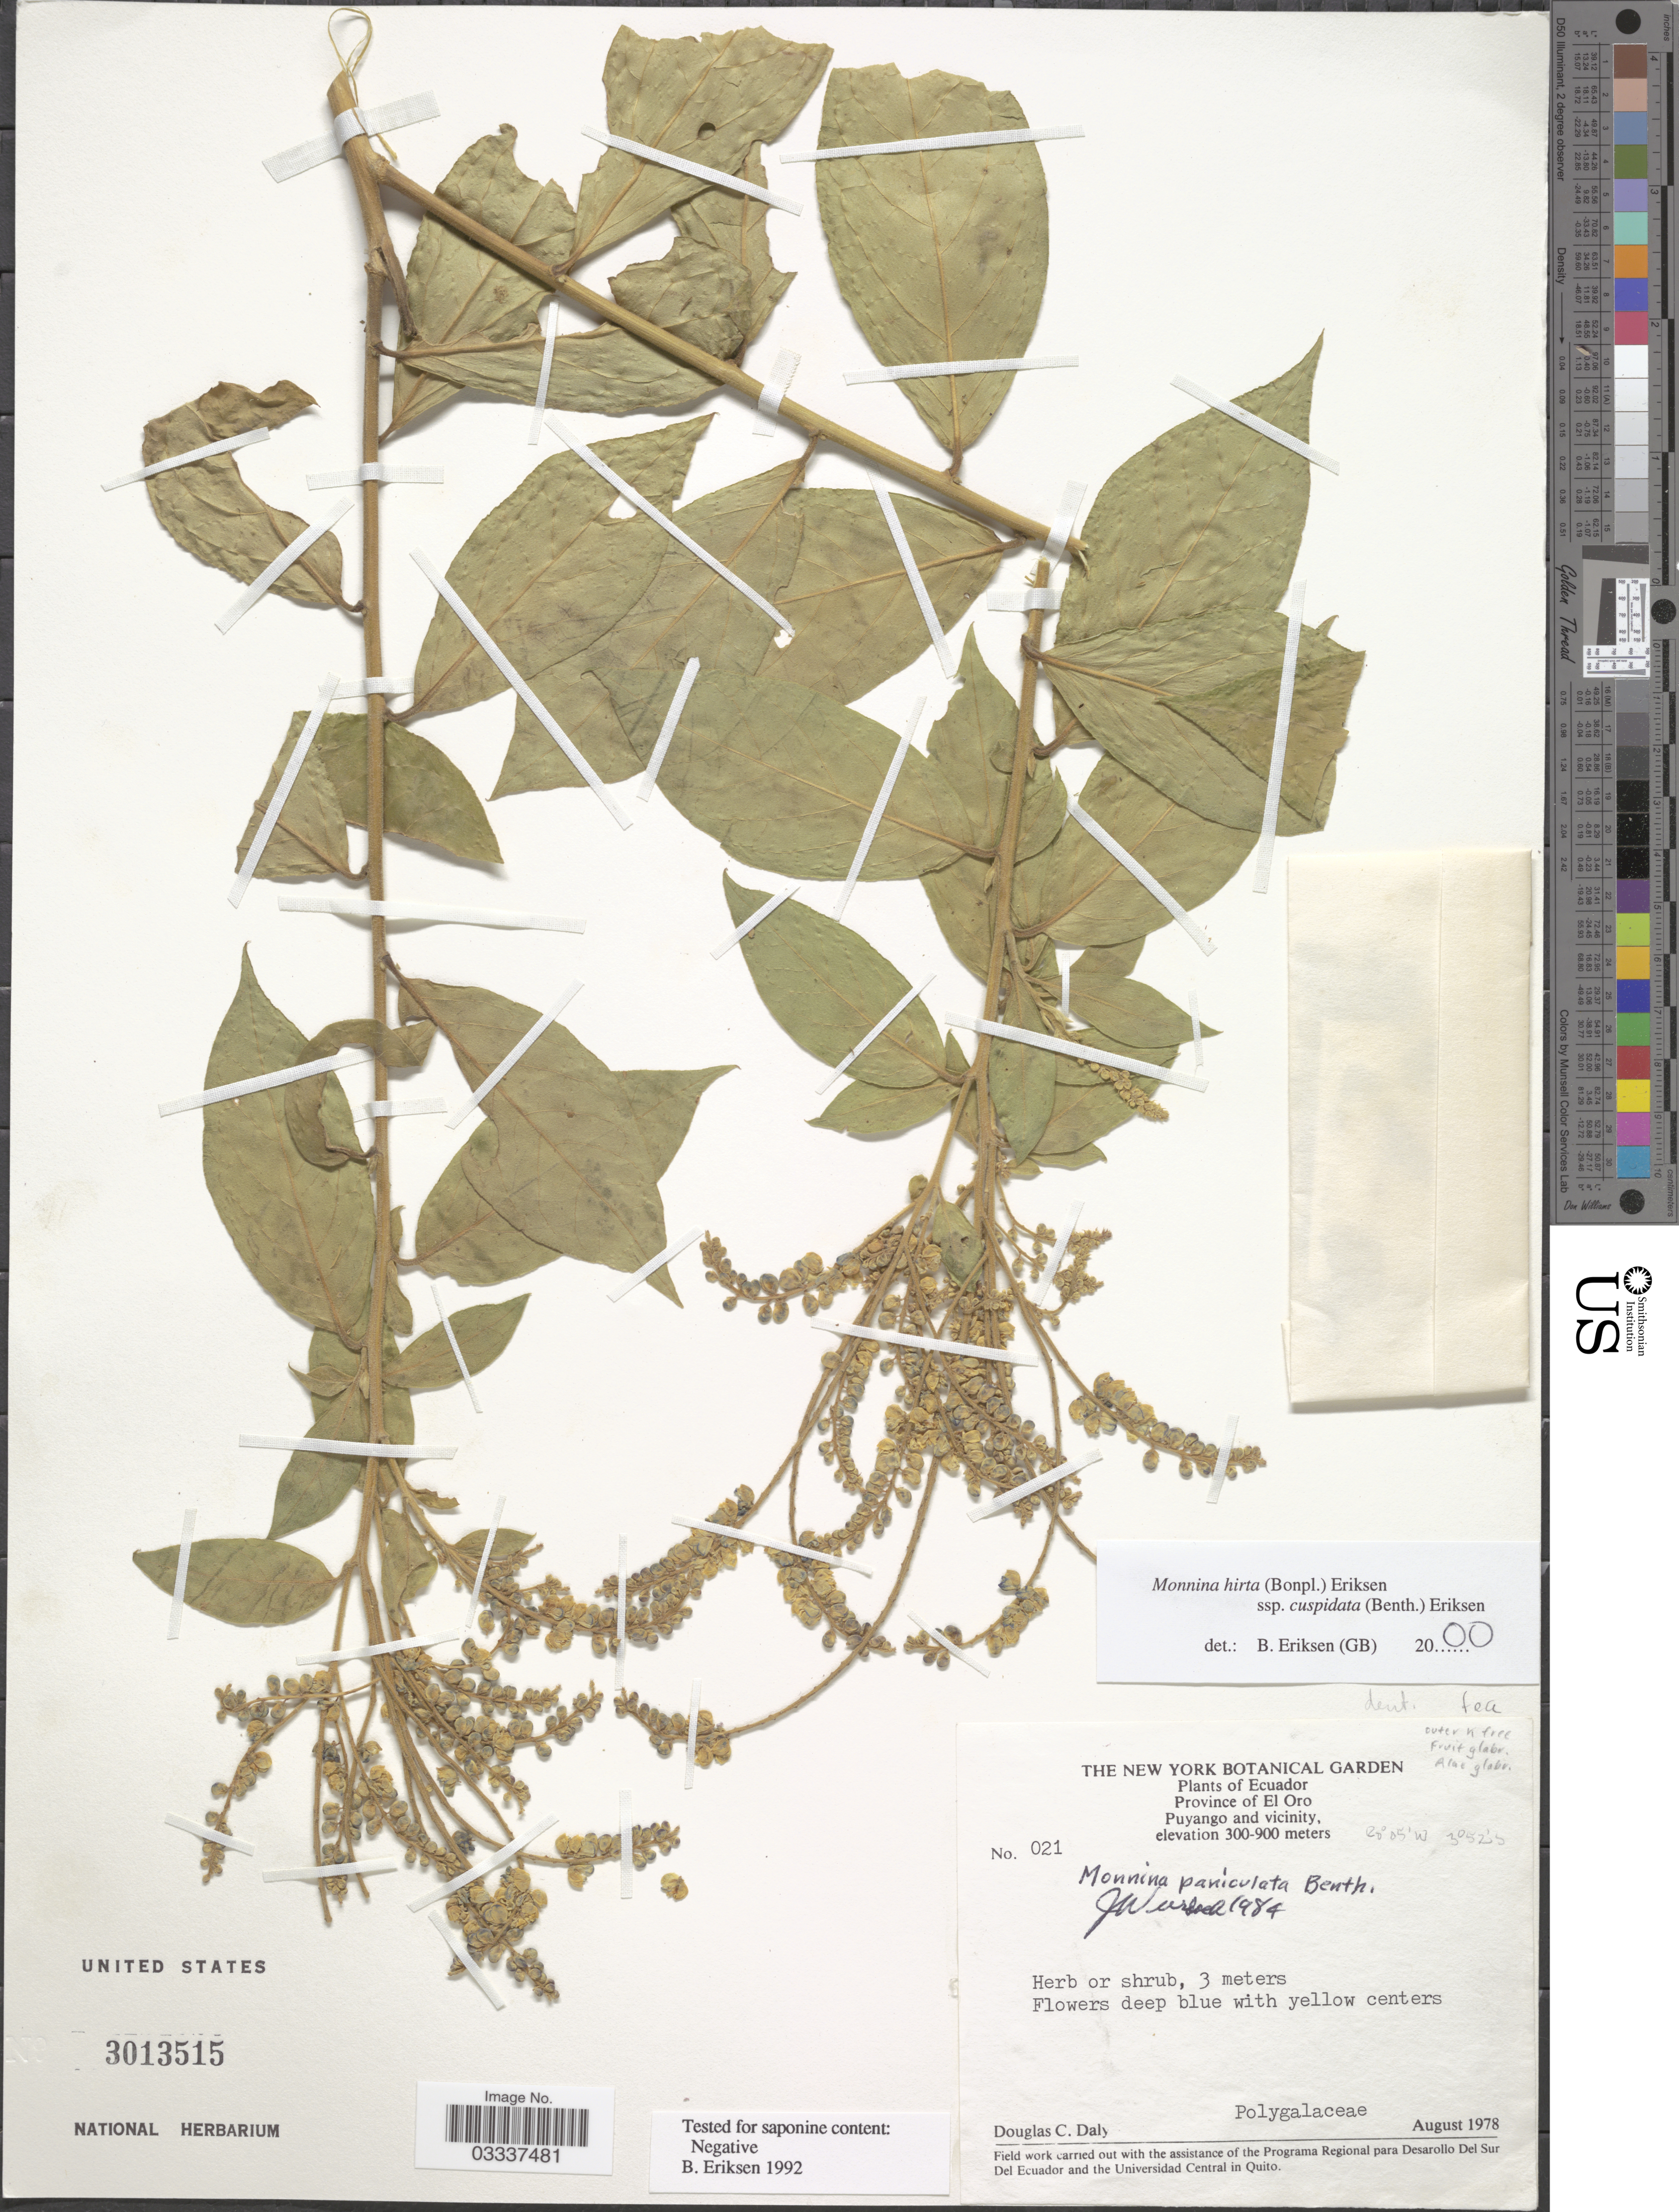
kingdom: Plantae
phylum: Tracheophyta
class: Magnoliopsida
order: Fabales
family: Polygalaceae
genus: Monnina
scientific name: Monnina hirta subsp. cuspidata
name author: (Benth.) B. Eriksen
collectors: D. C. Daly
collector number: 021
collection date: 1978-08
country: Ecuador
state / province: El Oro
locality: Puyango and vicinity.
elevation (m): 300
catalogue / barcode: US 3013515